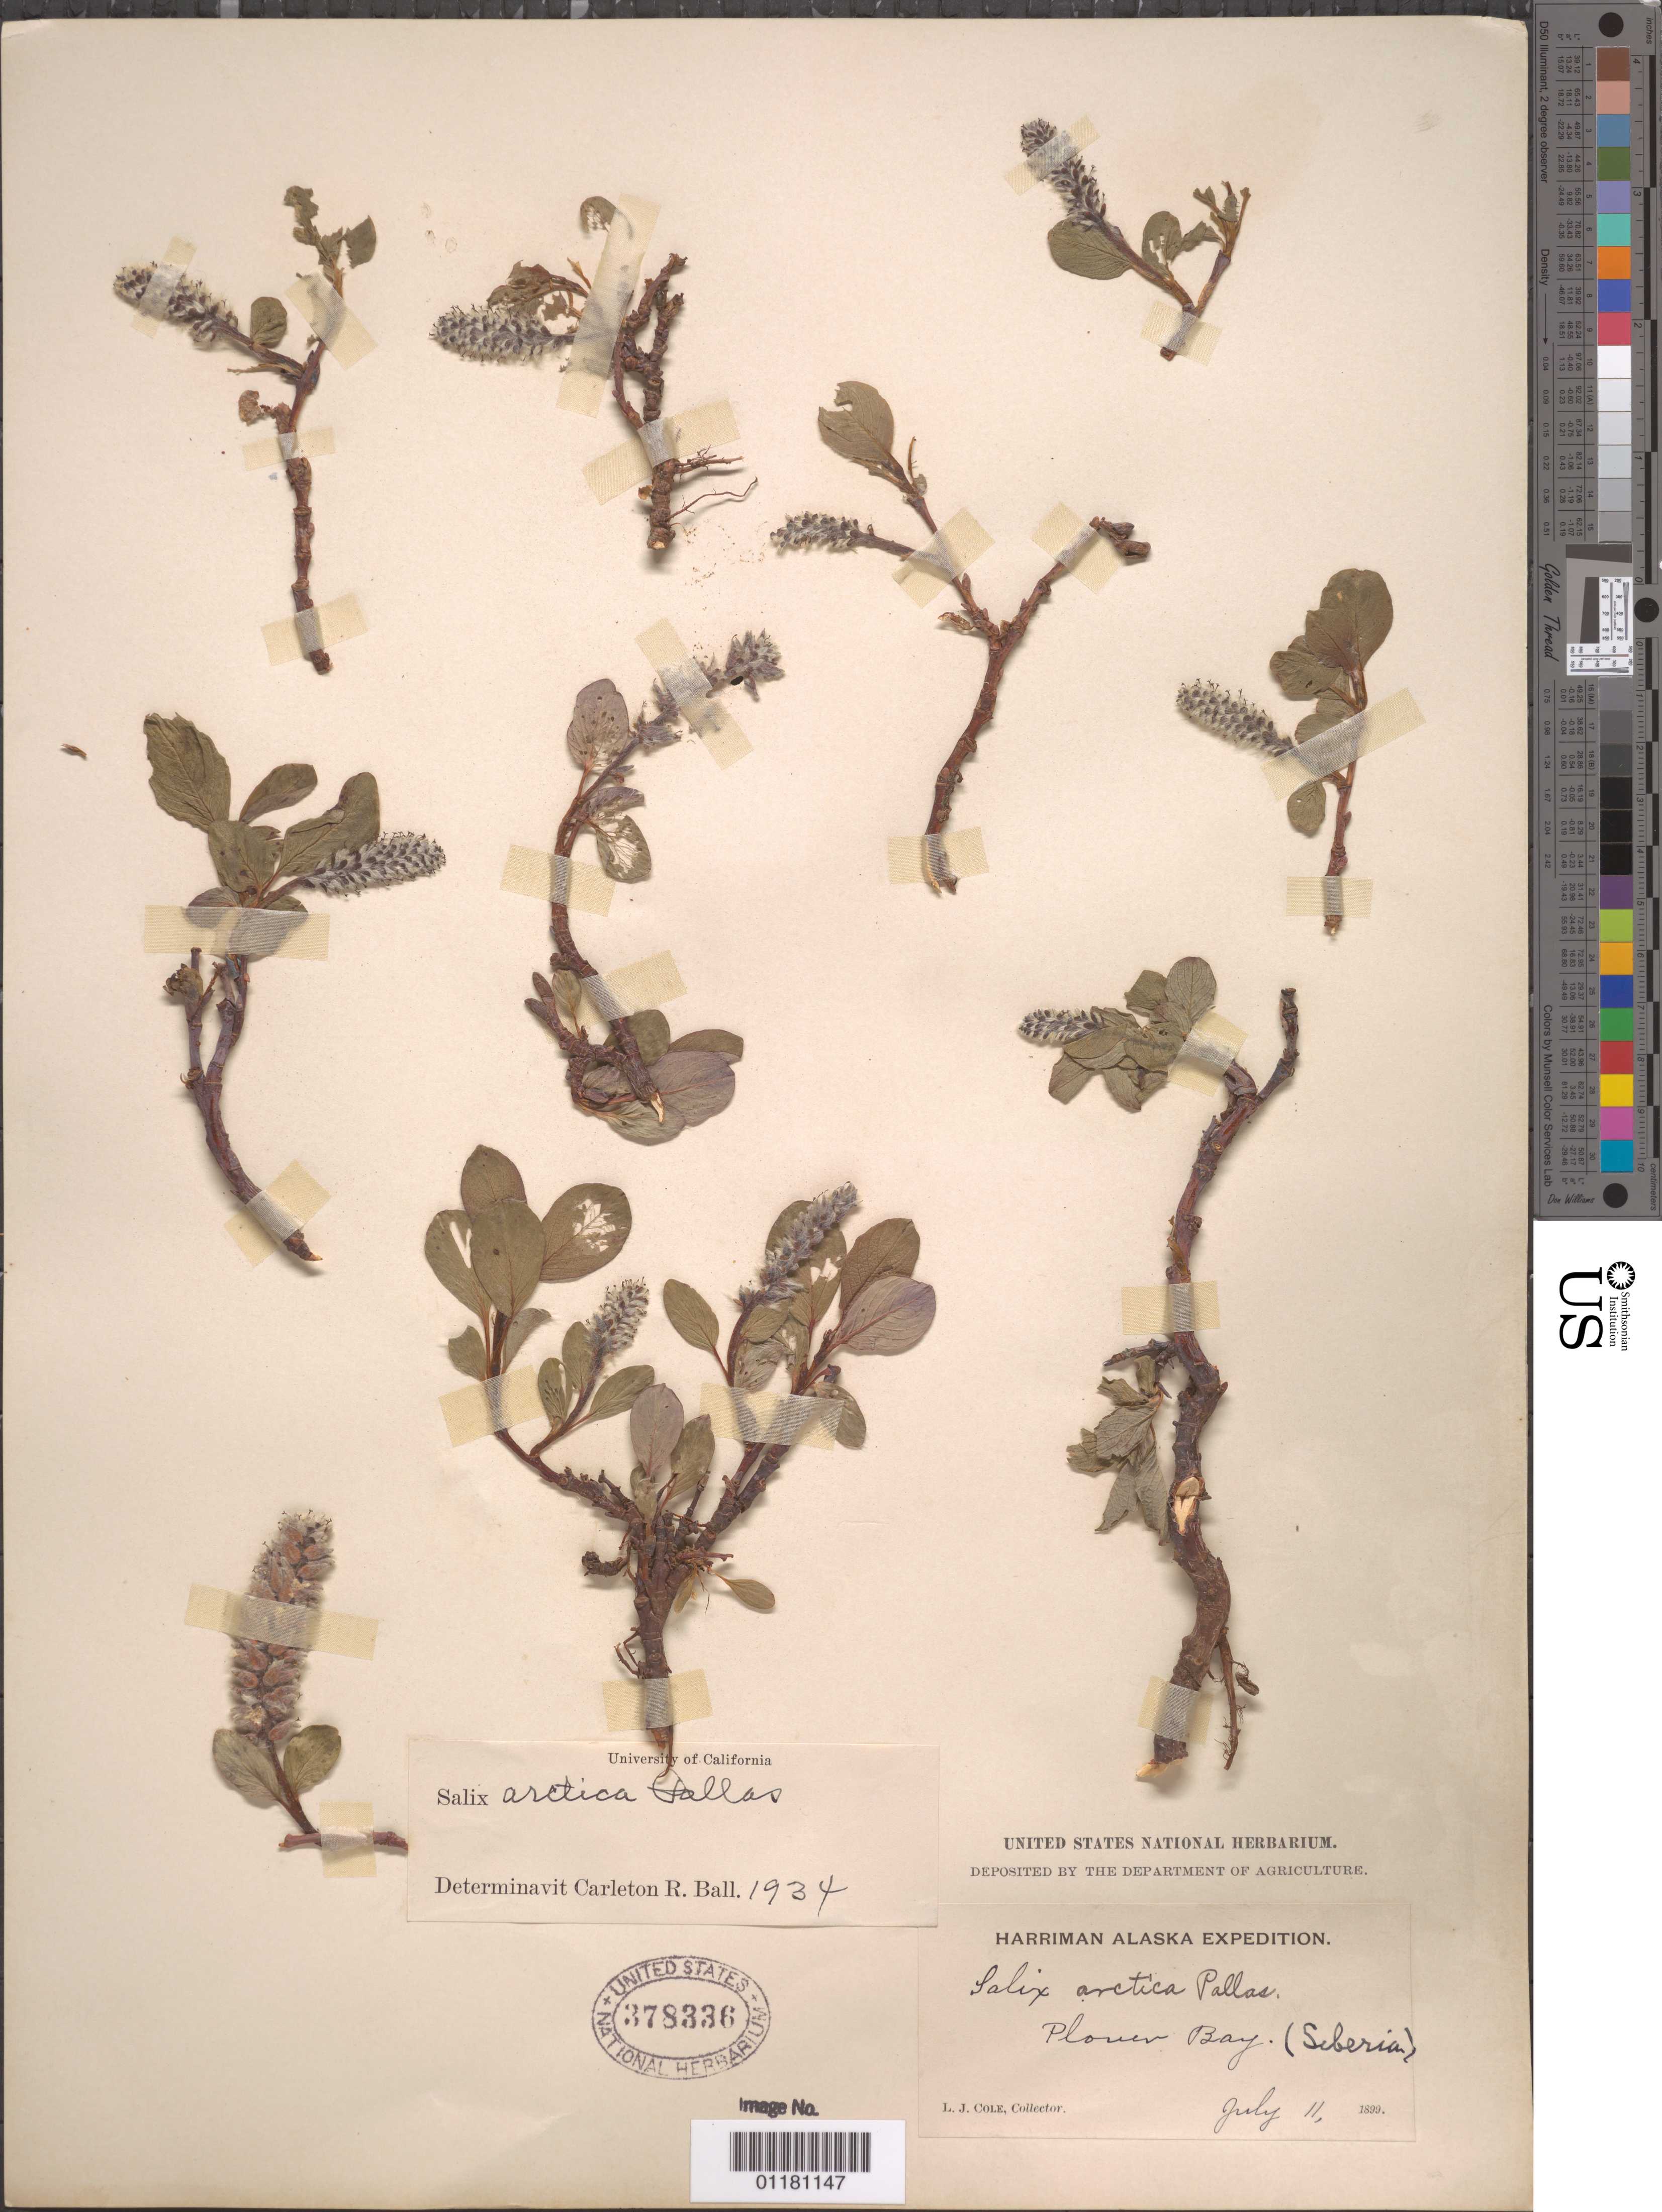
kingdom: Plantae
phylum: Tracheophyta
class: Magnoliopsida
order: Malpighiales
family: Salicaceae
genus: Salix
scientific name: Salix arctica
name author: Pall.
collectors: L. Cole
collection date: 1899-07-11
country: United States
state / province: Alaska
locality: Plover Bay, Siberia. [Plover [Providence] Bay is on the easternmost tip of the Russian far east, on Chukotka Pen.]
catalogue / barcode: US 378336